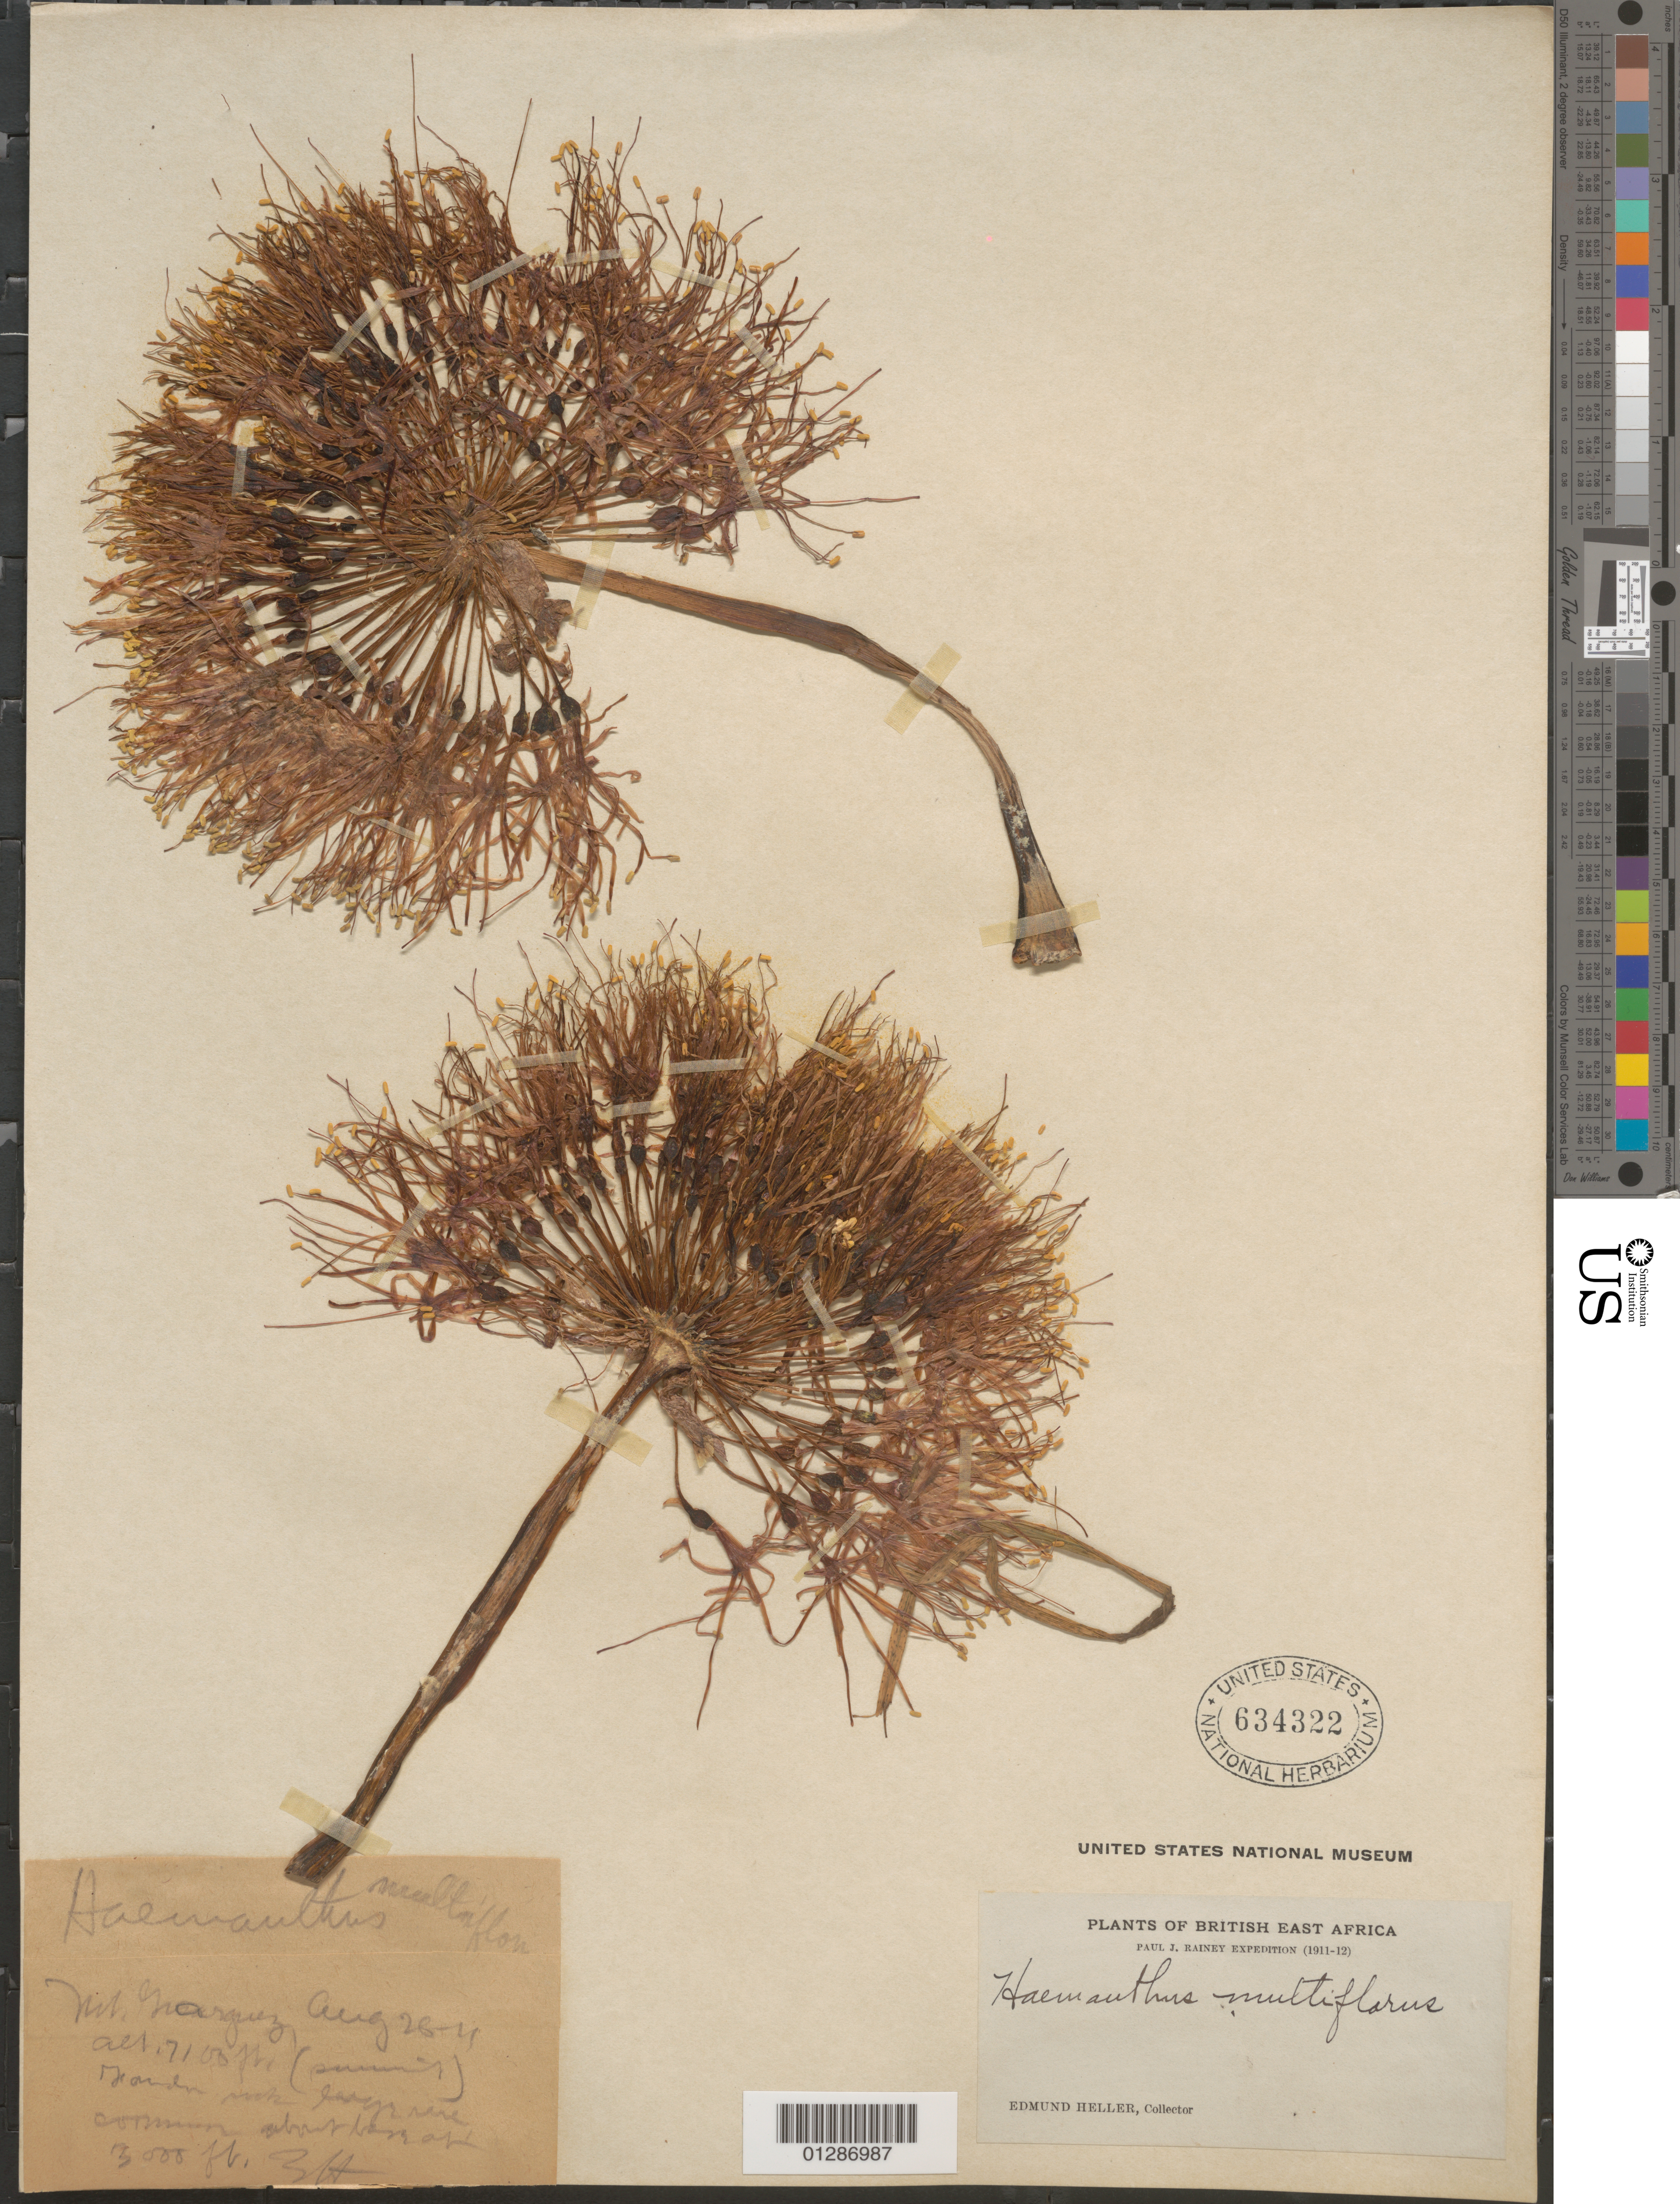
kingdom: Plantae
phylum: Tracheophyta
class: Liliopsida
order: Asparagales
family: Amaryllidaceae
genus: Haemanthus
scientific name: Haemanthus multiflorus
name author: Martyn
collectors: E. Heller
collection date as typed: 26 Aug 1911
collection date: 1911-08-26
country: Kenya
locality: British East Africa.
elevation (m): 914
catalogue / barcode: US 634322